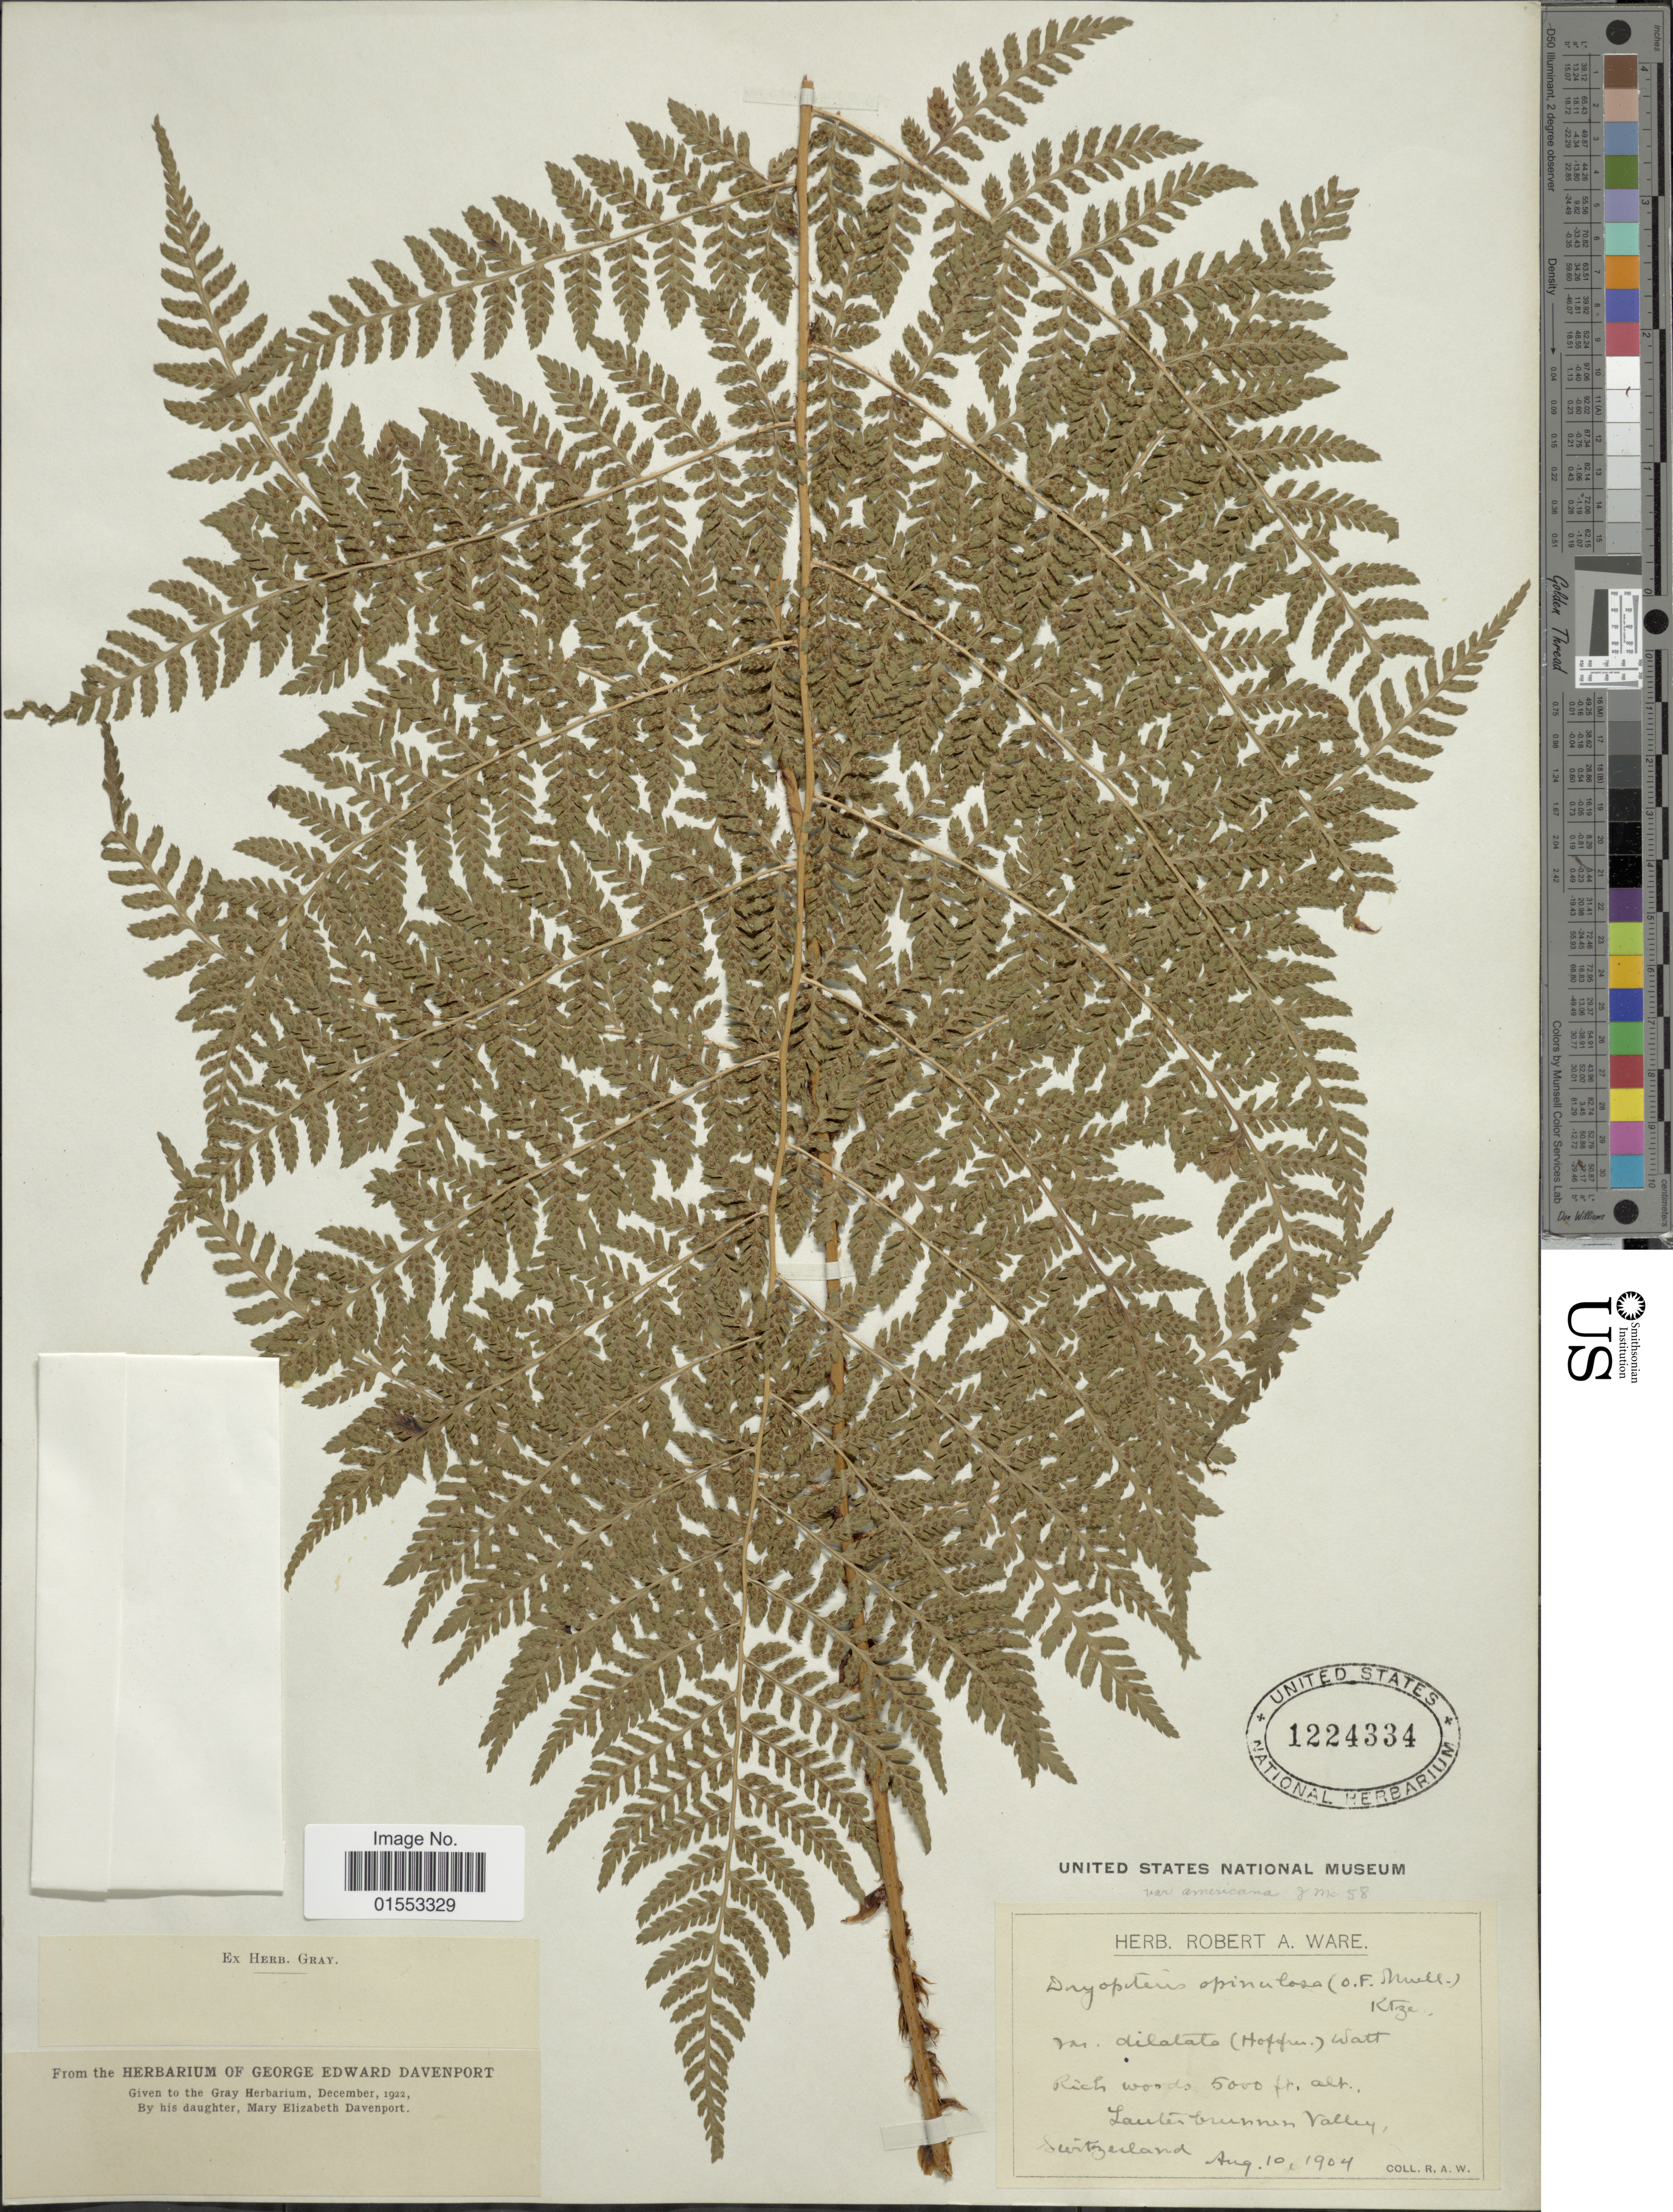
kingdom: Plantae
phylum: Tracheophyta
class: Polypodiopsida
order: Polypodiales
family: Dryopteridaceae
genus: Dryopteris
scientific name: Dryopteris expansa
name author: (C. Presl) Fraser-Jenk. & Jermy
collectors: R. Ware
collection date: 1904-08-10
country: Switzerland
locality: Lauterbrunnen Valley. Switzerland.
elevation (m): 1524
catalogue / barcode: US 1224334